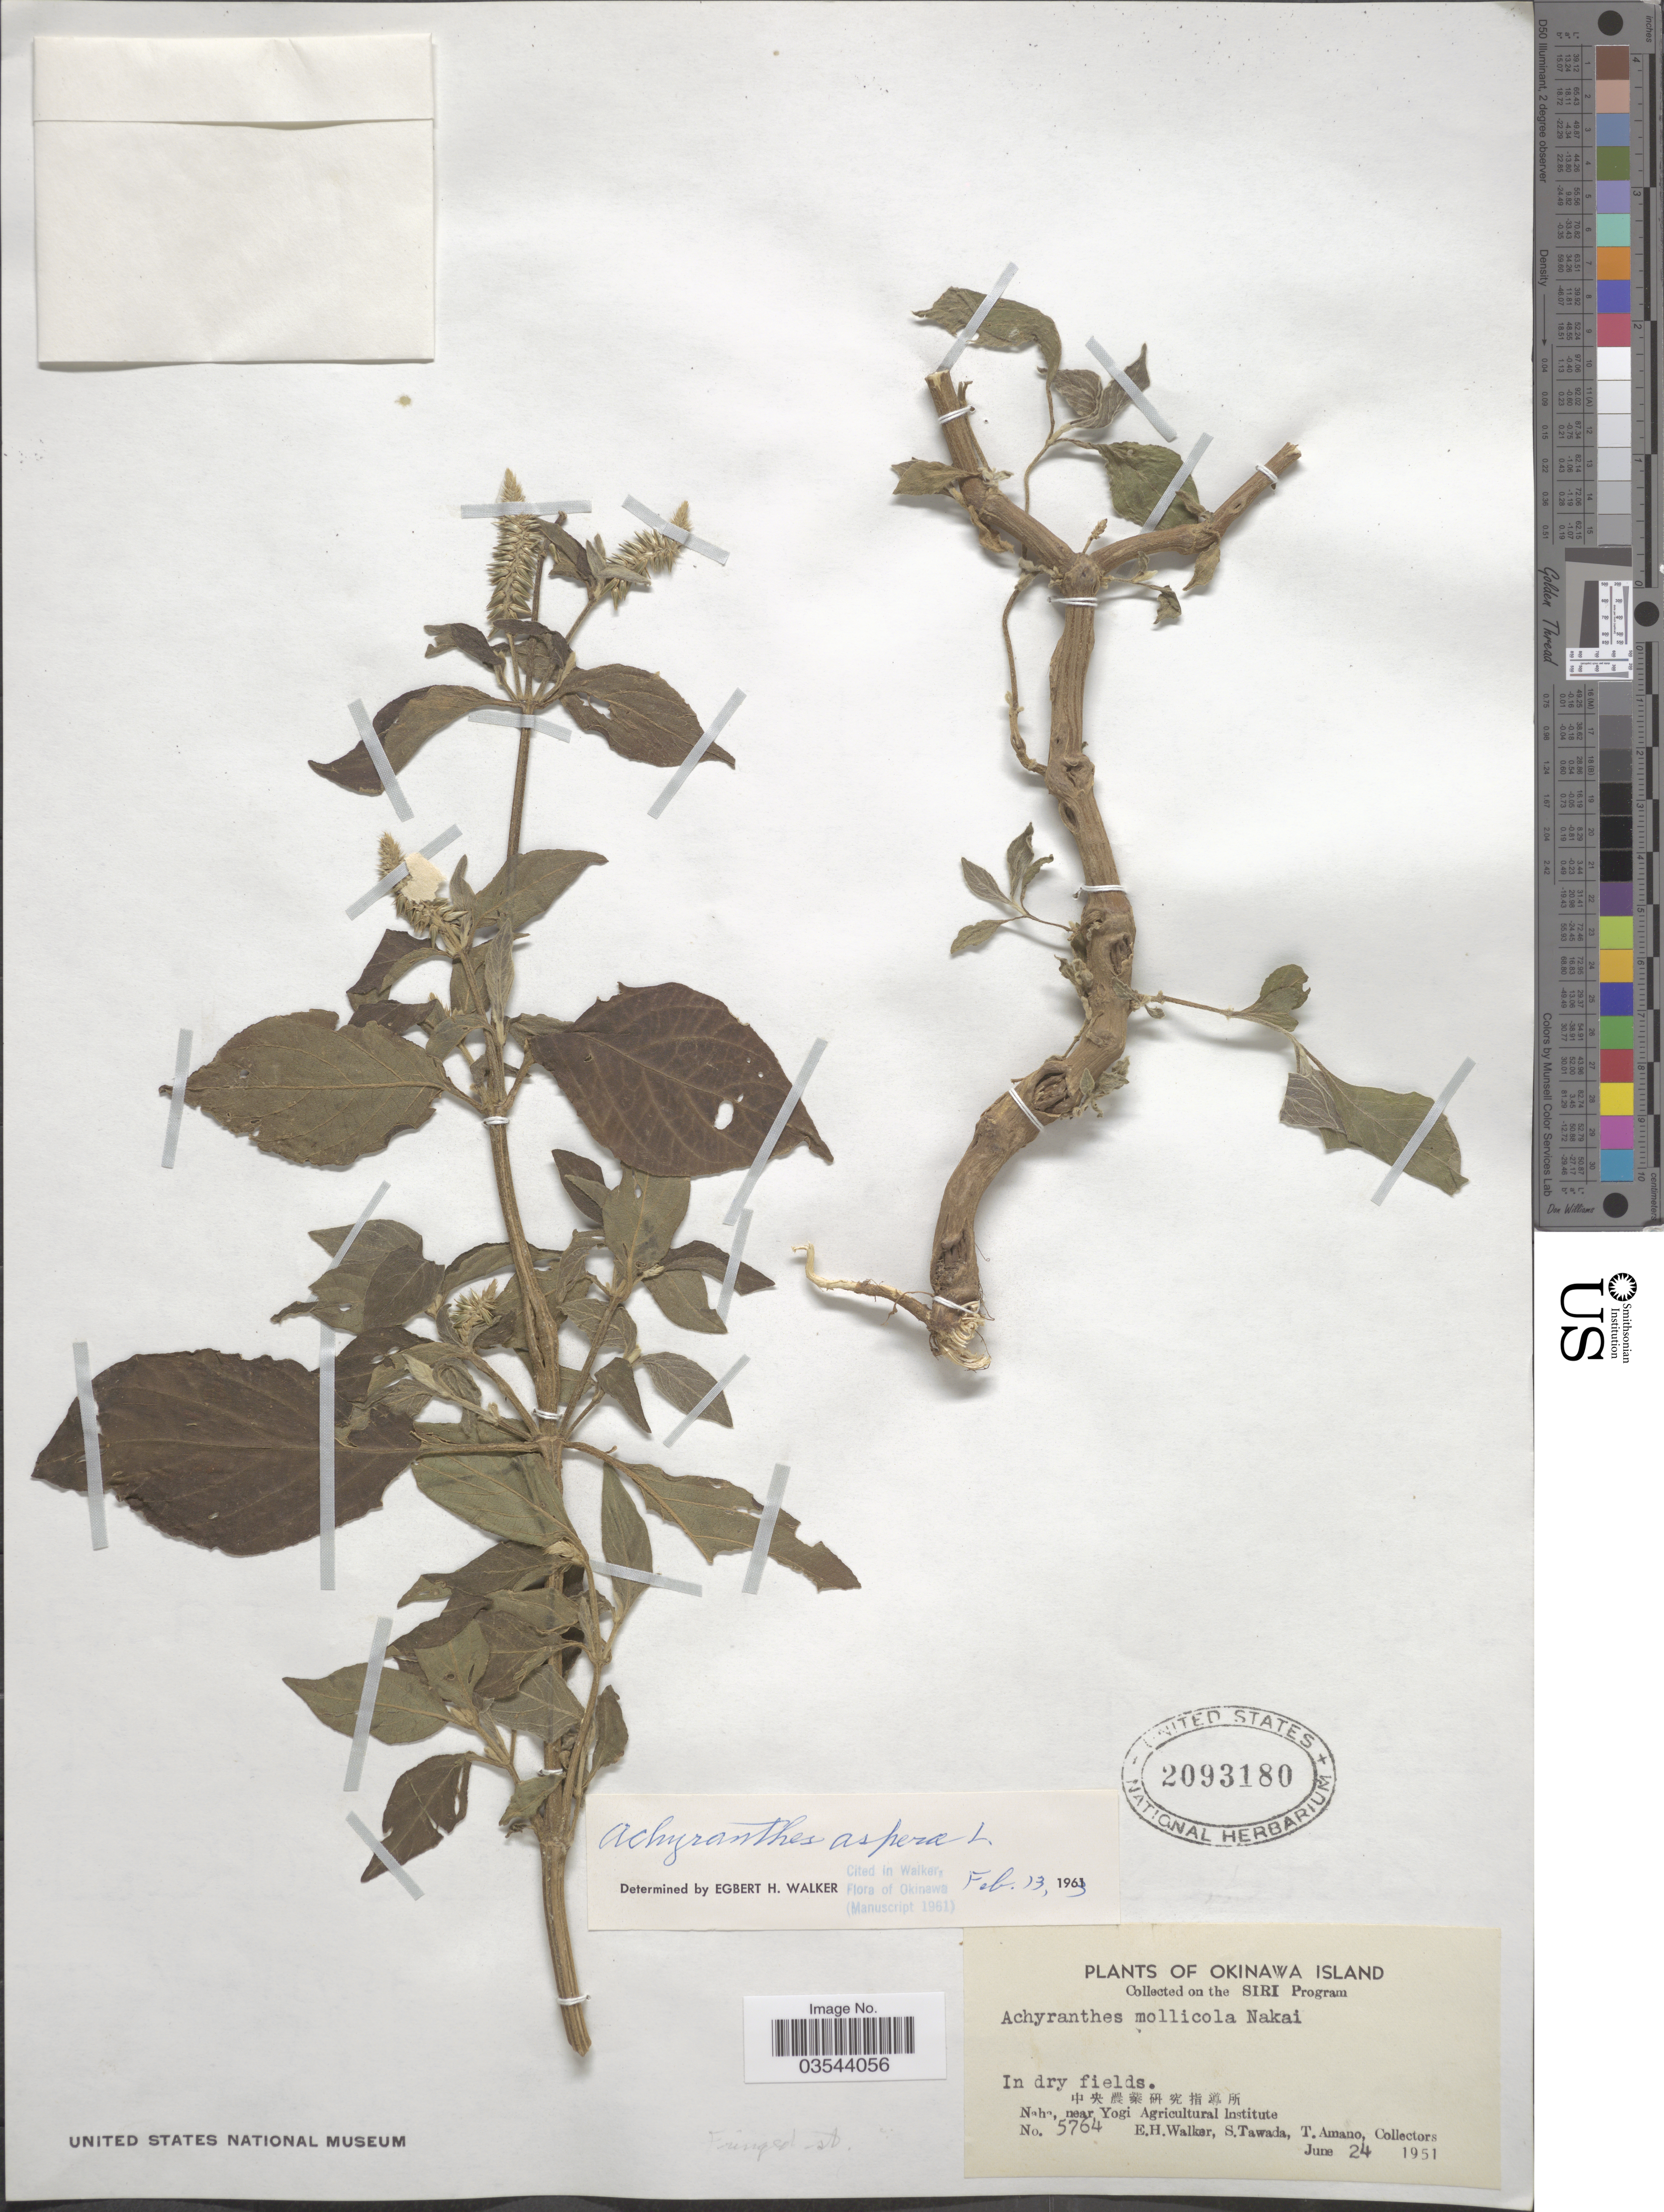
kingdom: Plantae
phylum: Tracheophyta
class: Magnoliopsida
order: Caryophyllales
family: Amaranthaceae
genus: Achyranthes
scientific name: Achyranthes aspera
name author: L.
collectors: E. H. Walker, S. Tawada & T. Amano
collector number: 5764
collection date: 1951-06-24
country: Japan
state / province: Okinawa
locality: Okinawa Island. X. Nah [illegible text], near Yogi Agricultural Institute.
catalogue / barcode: US 2093180